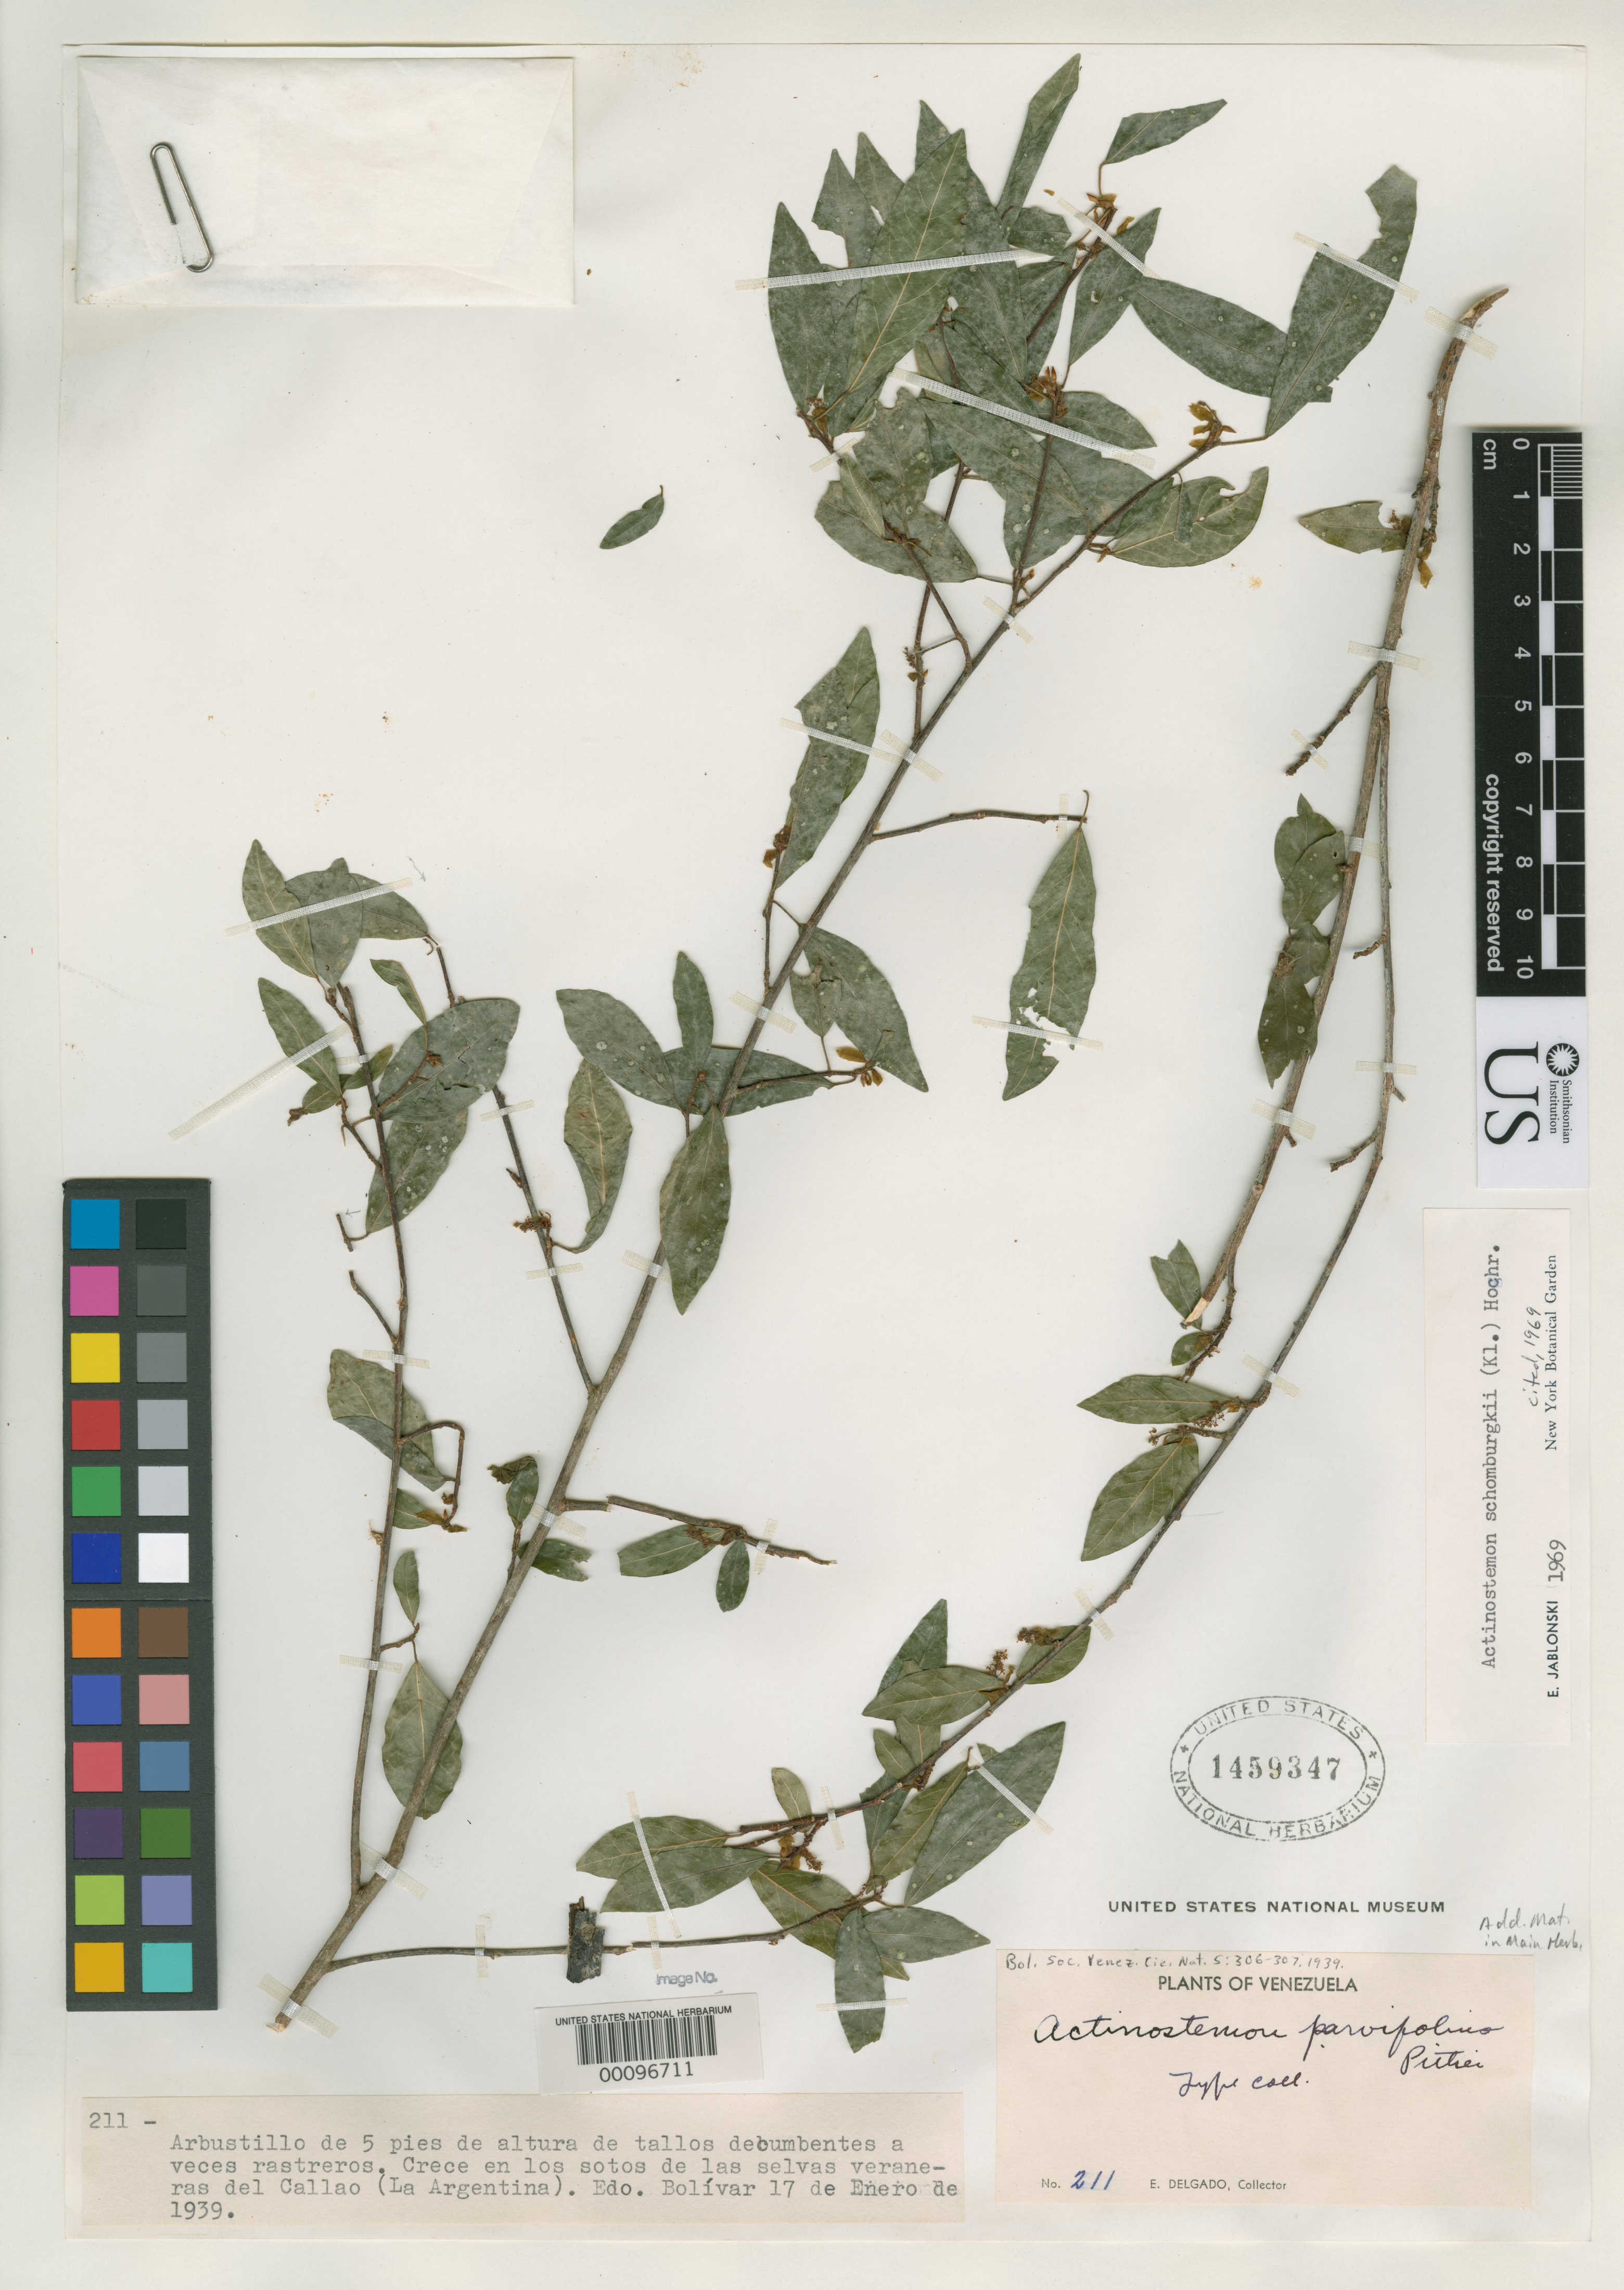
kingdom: Plantae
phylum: Tracheophyta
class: Magnoliopsida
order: Malpighiales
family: Euphorbiaceae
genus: Actinostemon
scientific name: Actinostemon parvifolius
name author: Pittier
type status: Isotype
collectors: E. Delgado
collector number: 211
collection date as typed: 17 Jan 1939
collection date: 1939-01-17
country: Venezuela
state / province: Bolívar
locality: Crece en los sotos de las selvas veraneras del Callao (La Argentina).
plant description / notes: Cited 1969 by Jablonski, Phytologia 18(4): 225.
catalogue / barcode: US 1459347